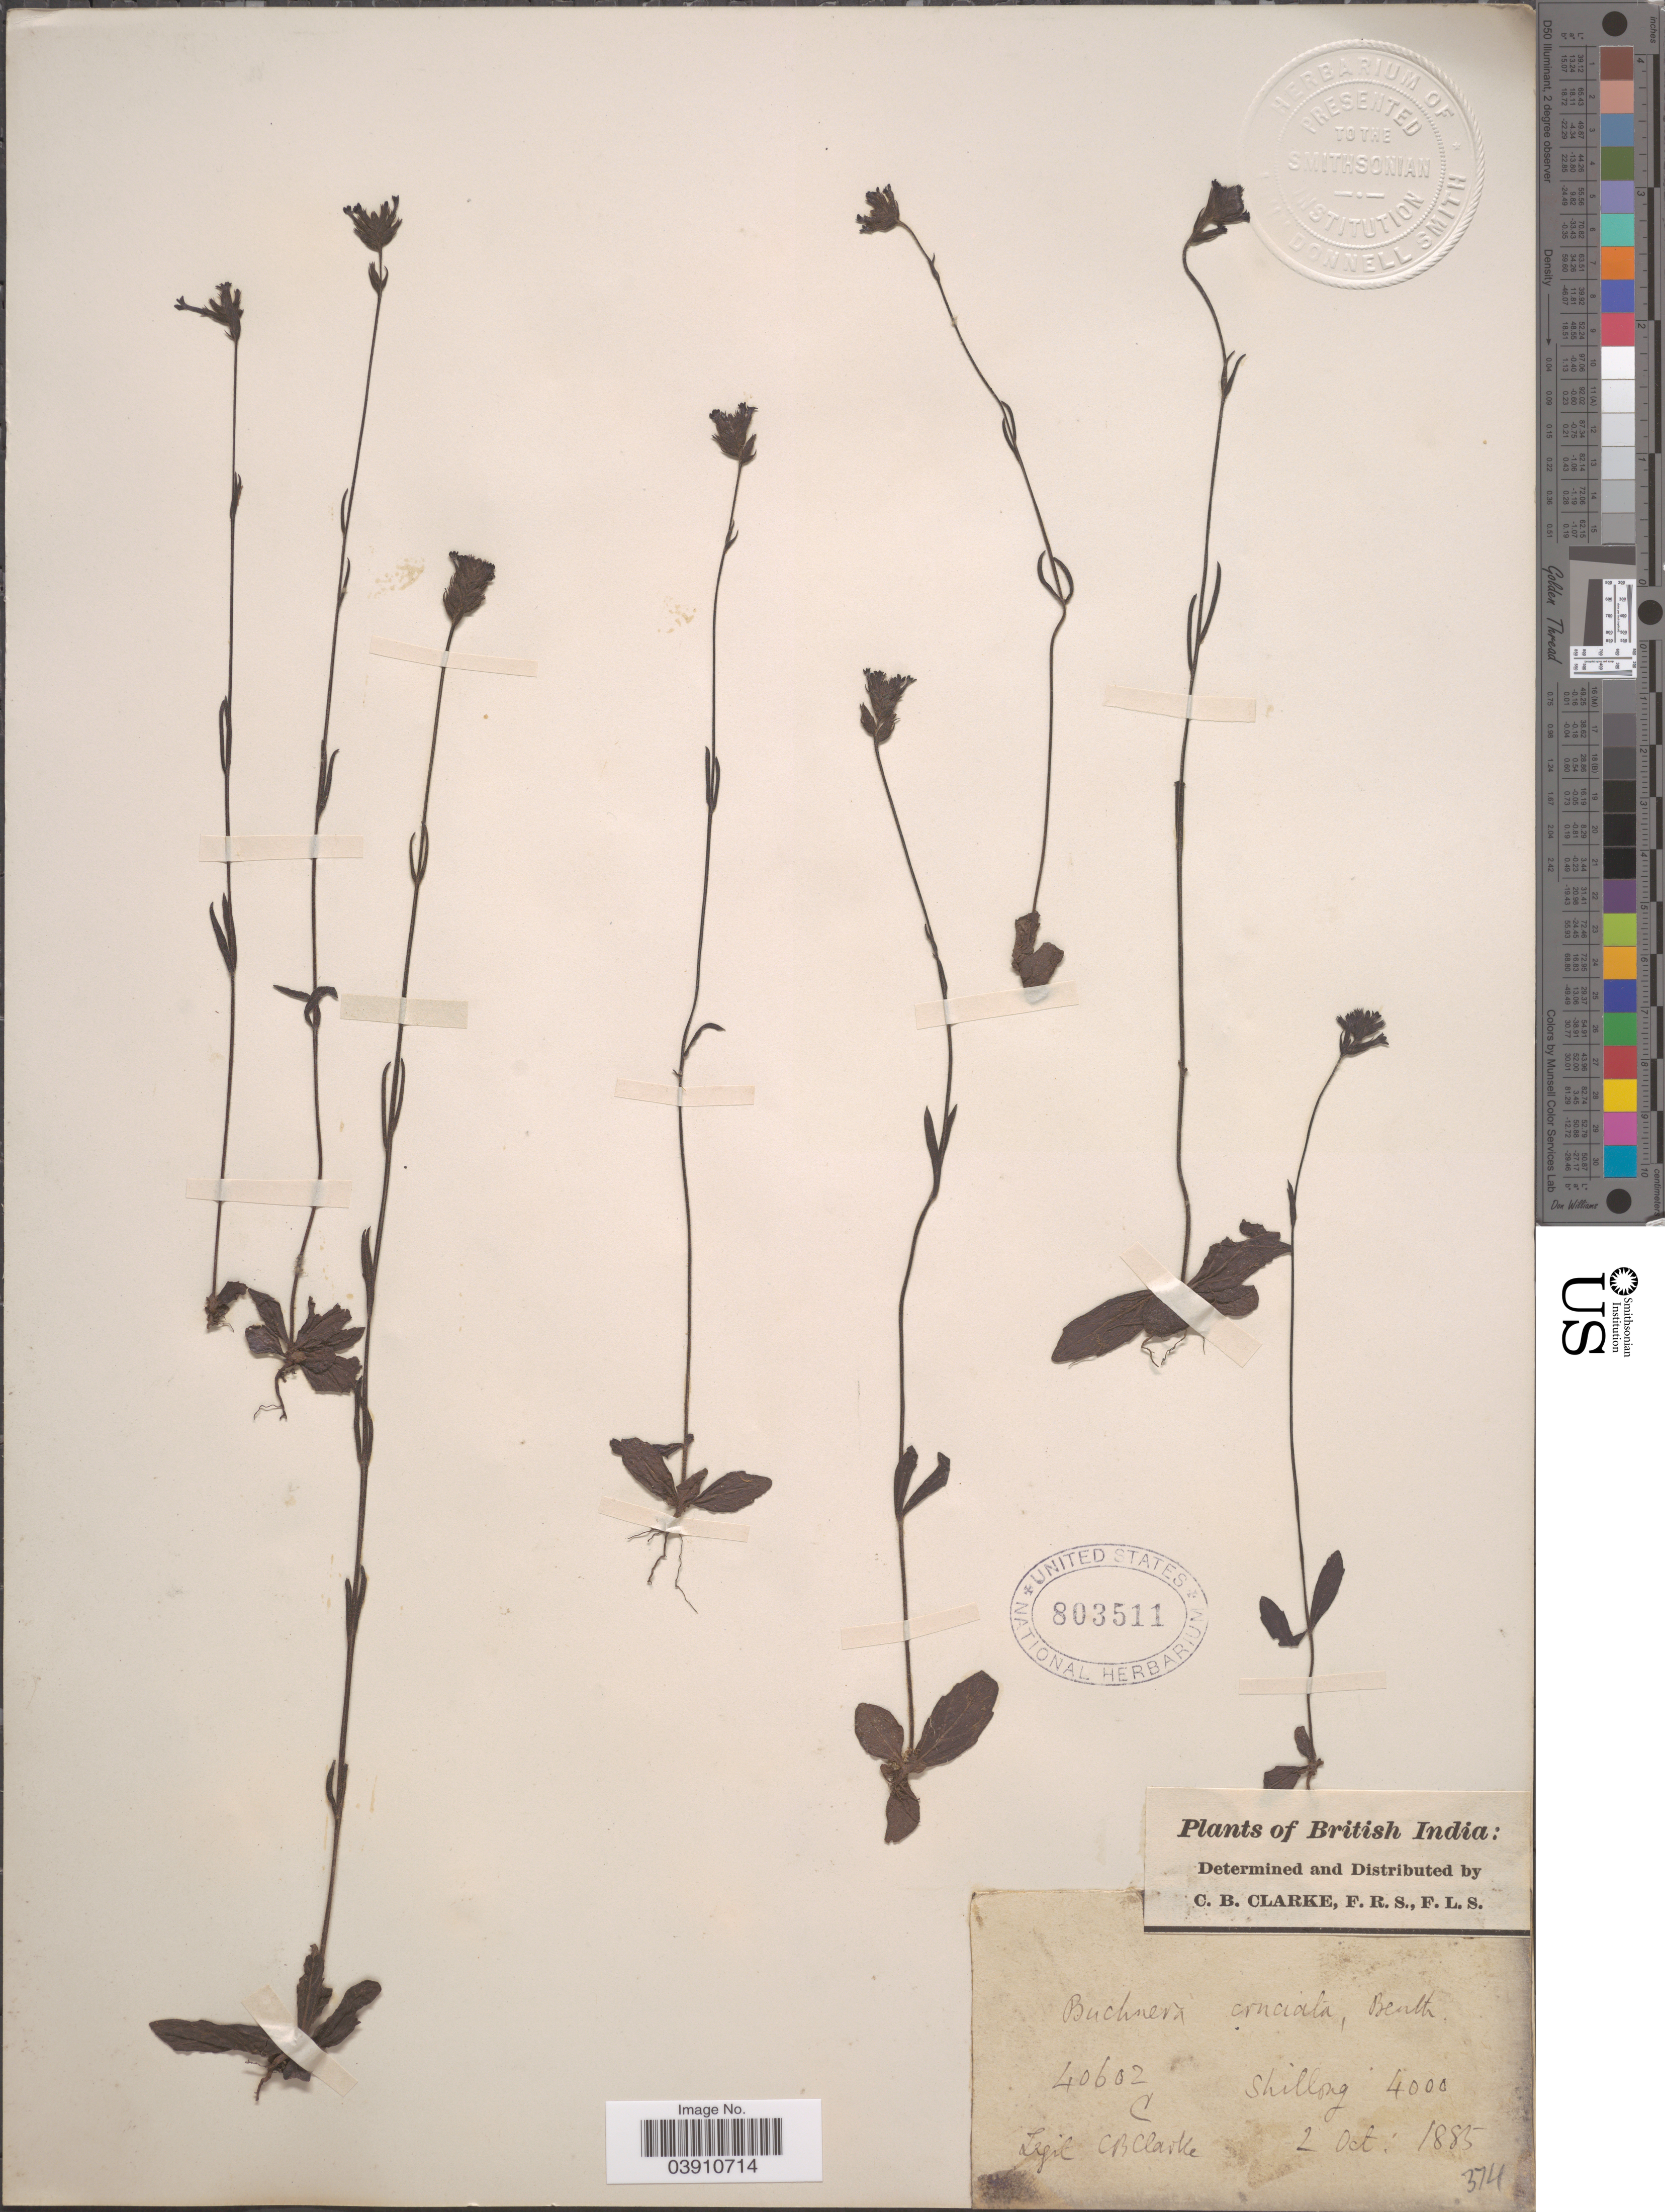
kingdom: Plantae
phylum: Tracheophyta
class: Magnoliopsida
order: Lamiales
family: Orobanchaceae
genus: Buchnera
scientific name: Buchnera cruciata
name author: Ham.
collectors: C. B. Clarke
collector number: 40602C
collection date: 1885-10-02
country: India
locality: British India. Shillong.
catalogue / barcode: US 803511